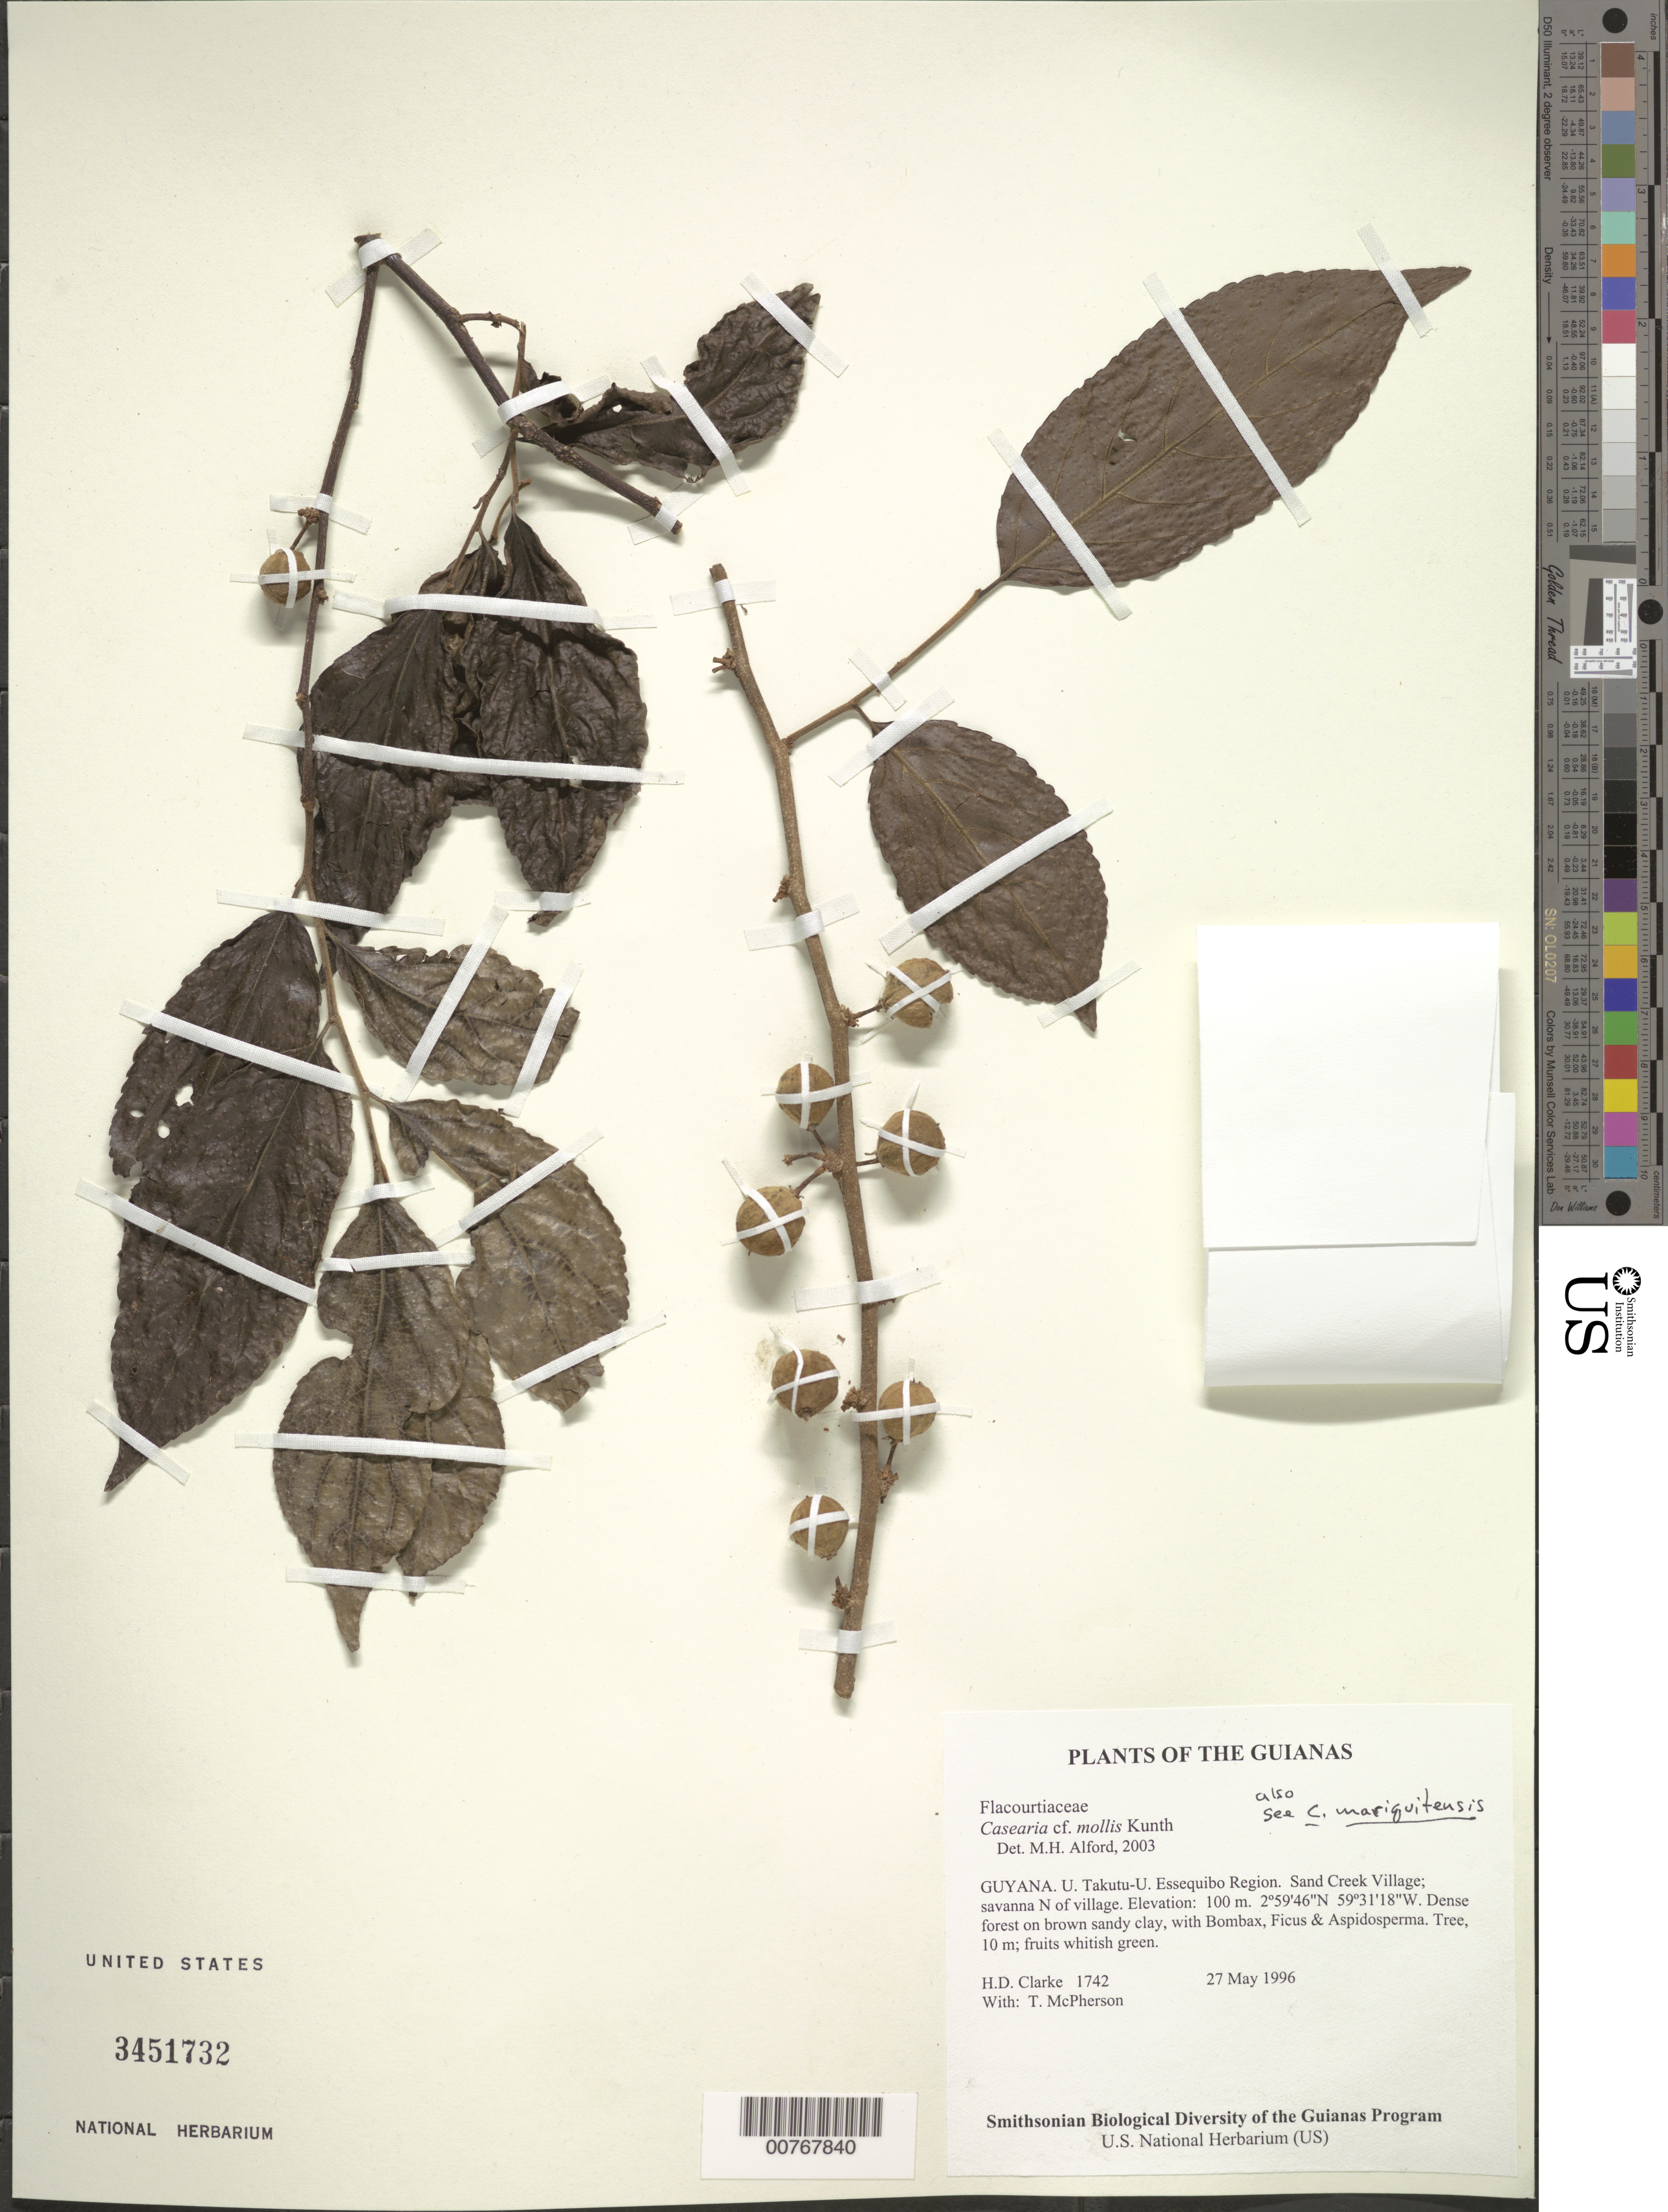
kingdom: Plantae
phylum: Tracheophyta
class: Magnoliopsida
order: Malpighiales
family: Salicaceae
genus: Casearia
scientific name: Casearia mollis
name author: Kunth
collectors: H. D. Clarke & T. McPherson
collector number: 1742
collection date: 1996-05-27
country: Guyana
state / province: U. Takutu-U. Essequibo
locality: U. Takutu-U. essequibo Region. Sand Creek Village; savanna N of village.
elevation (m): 100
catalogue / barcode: US 3451732